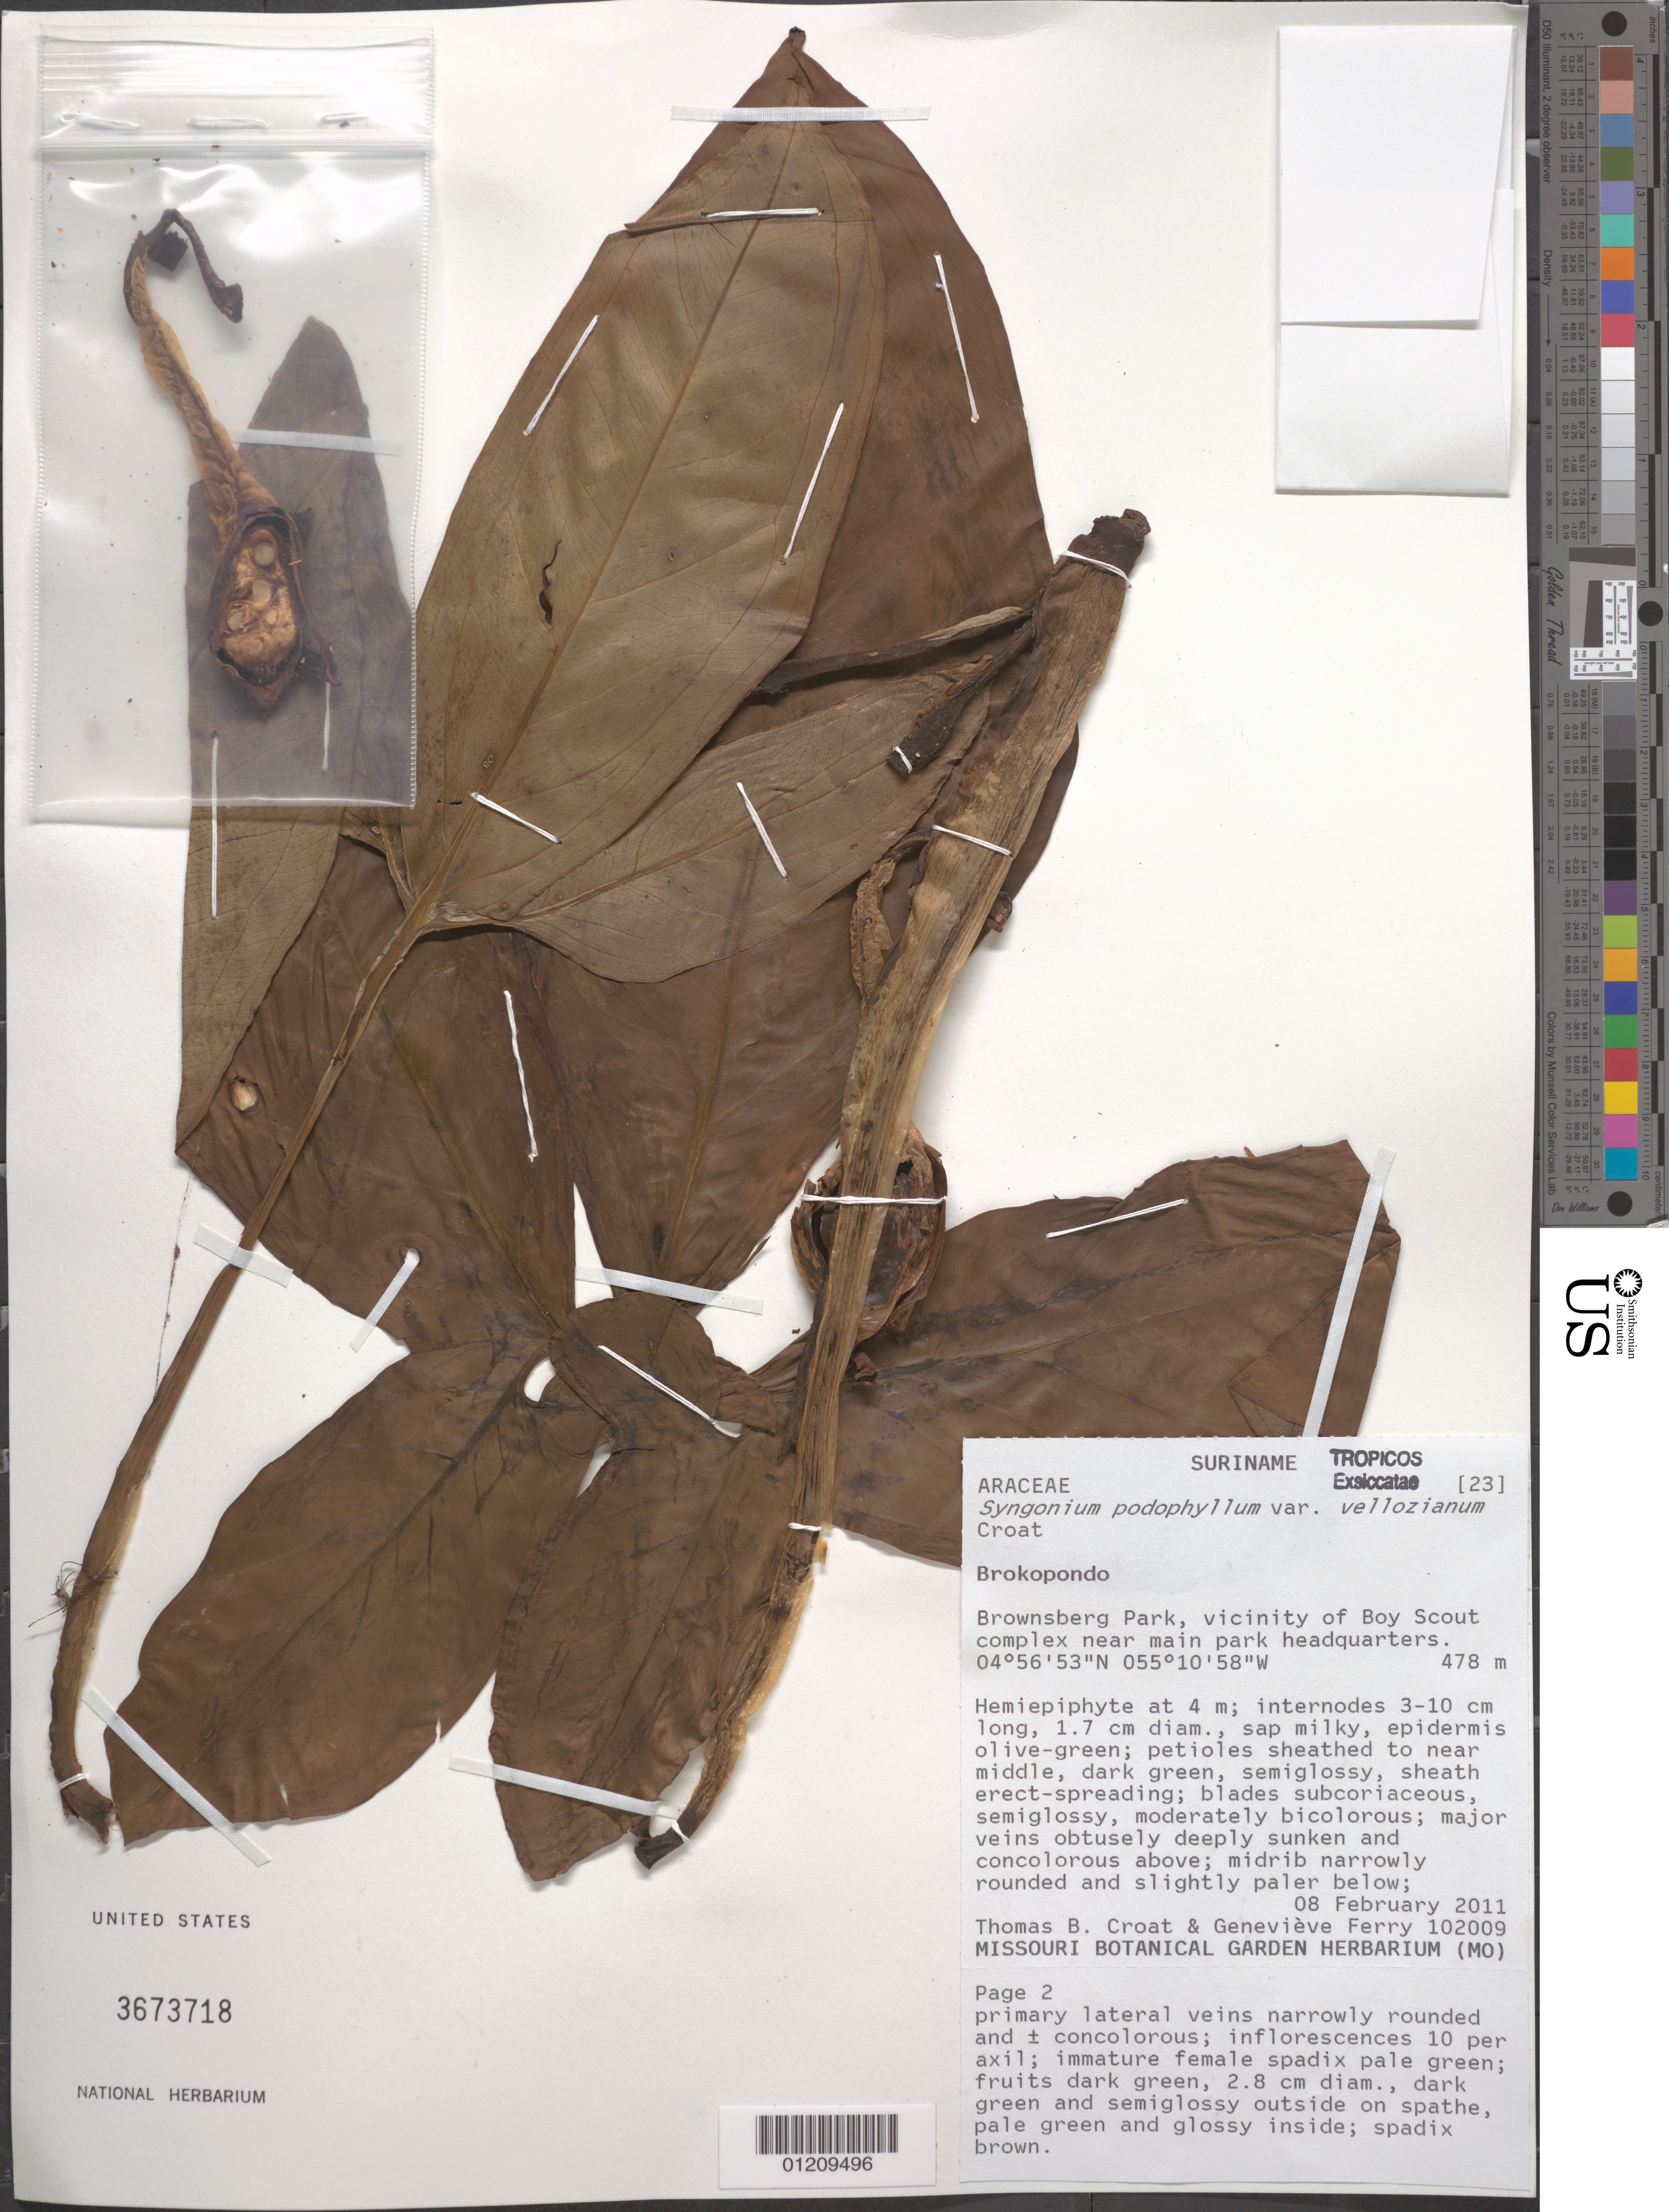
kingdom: Plantae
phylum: Tracheophyta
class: Liliopsida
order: Alismatales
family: Araceae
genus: Syngonium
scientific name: Syngonium podophyllum var. vellozianum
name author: (Schott) Croat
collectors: T. B. Croat & G. Ferry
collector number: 102009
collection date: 2011-02-08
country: Suriname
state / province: Brokopondo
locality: Brownsberg Park, vicinity of Boy Scout complex near main park headquarters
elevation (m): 478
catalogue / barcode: US 3673718